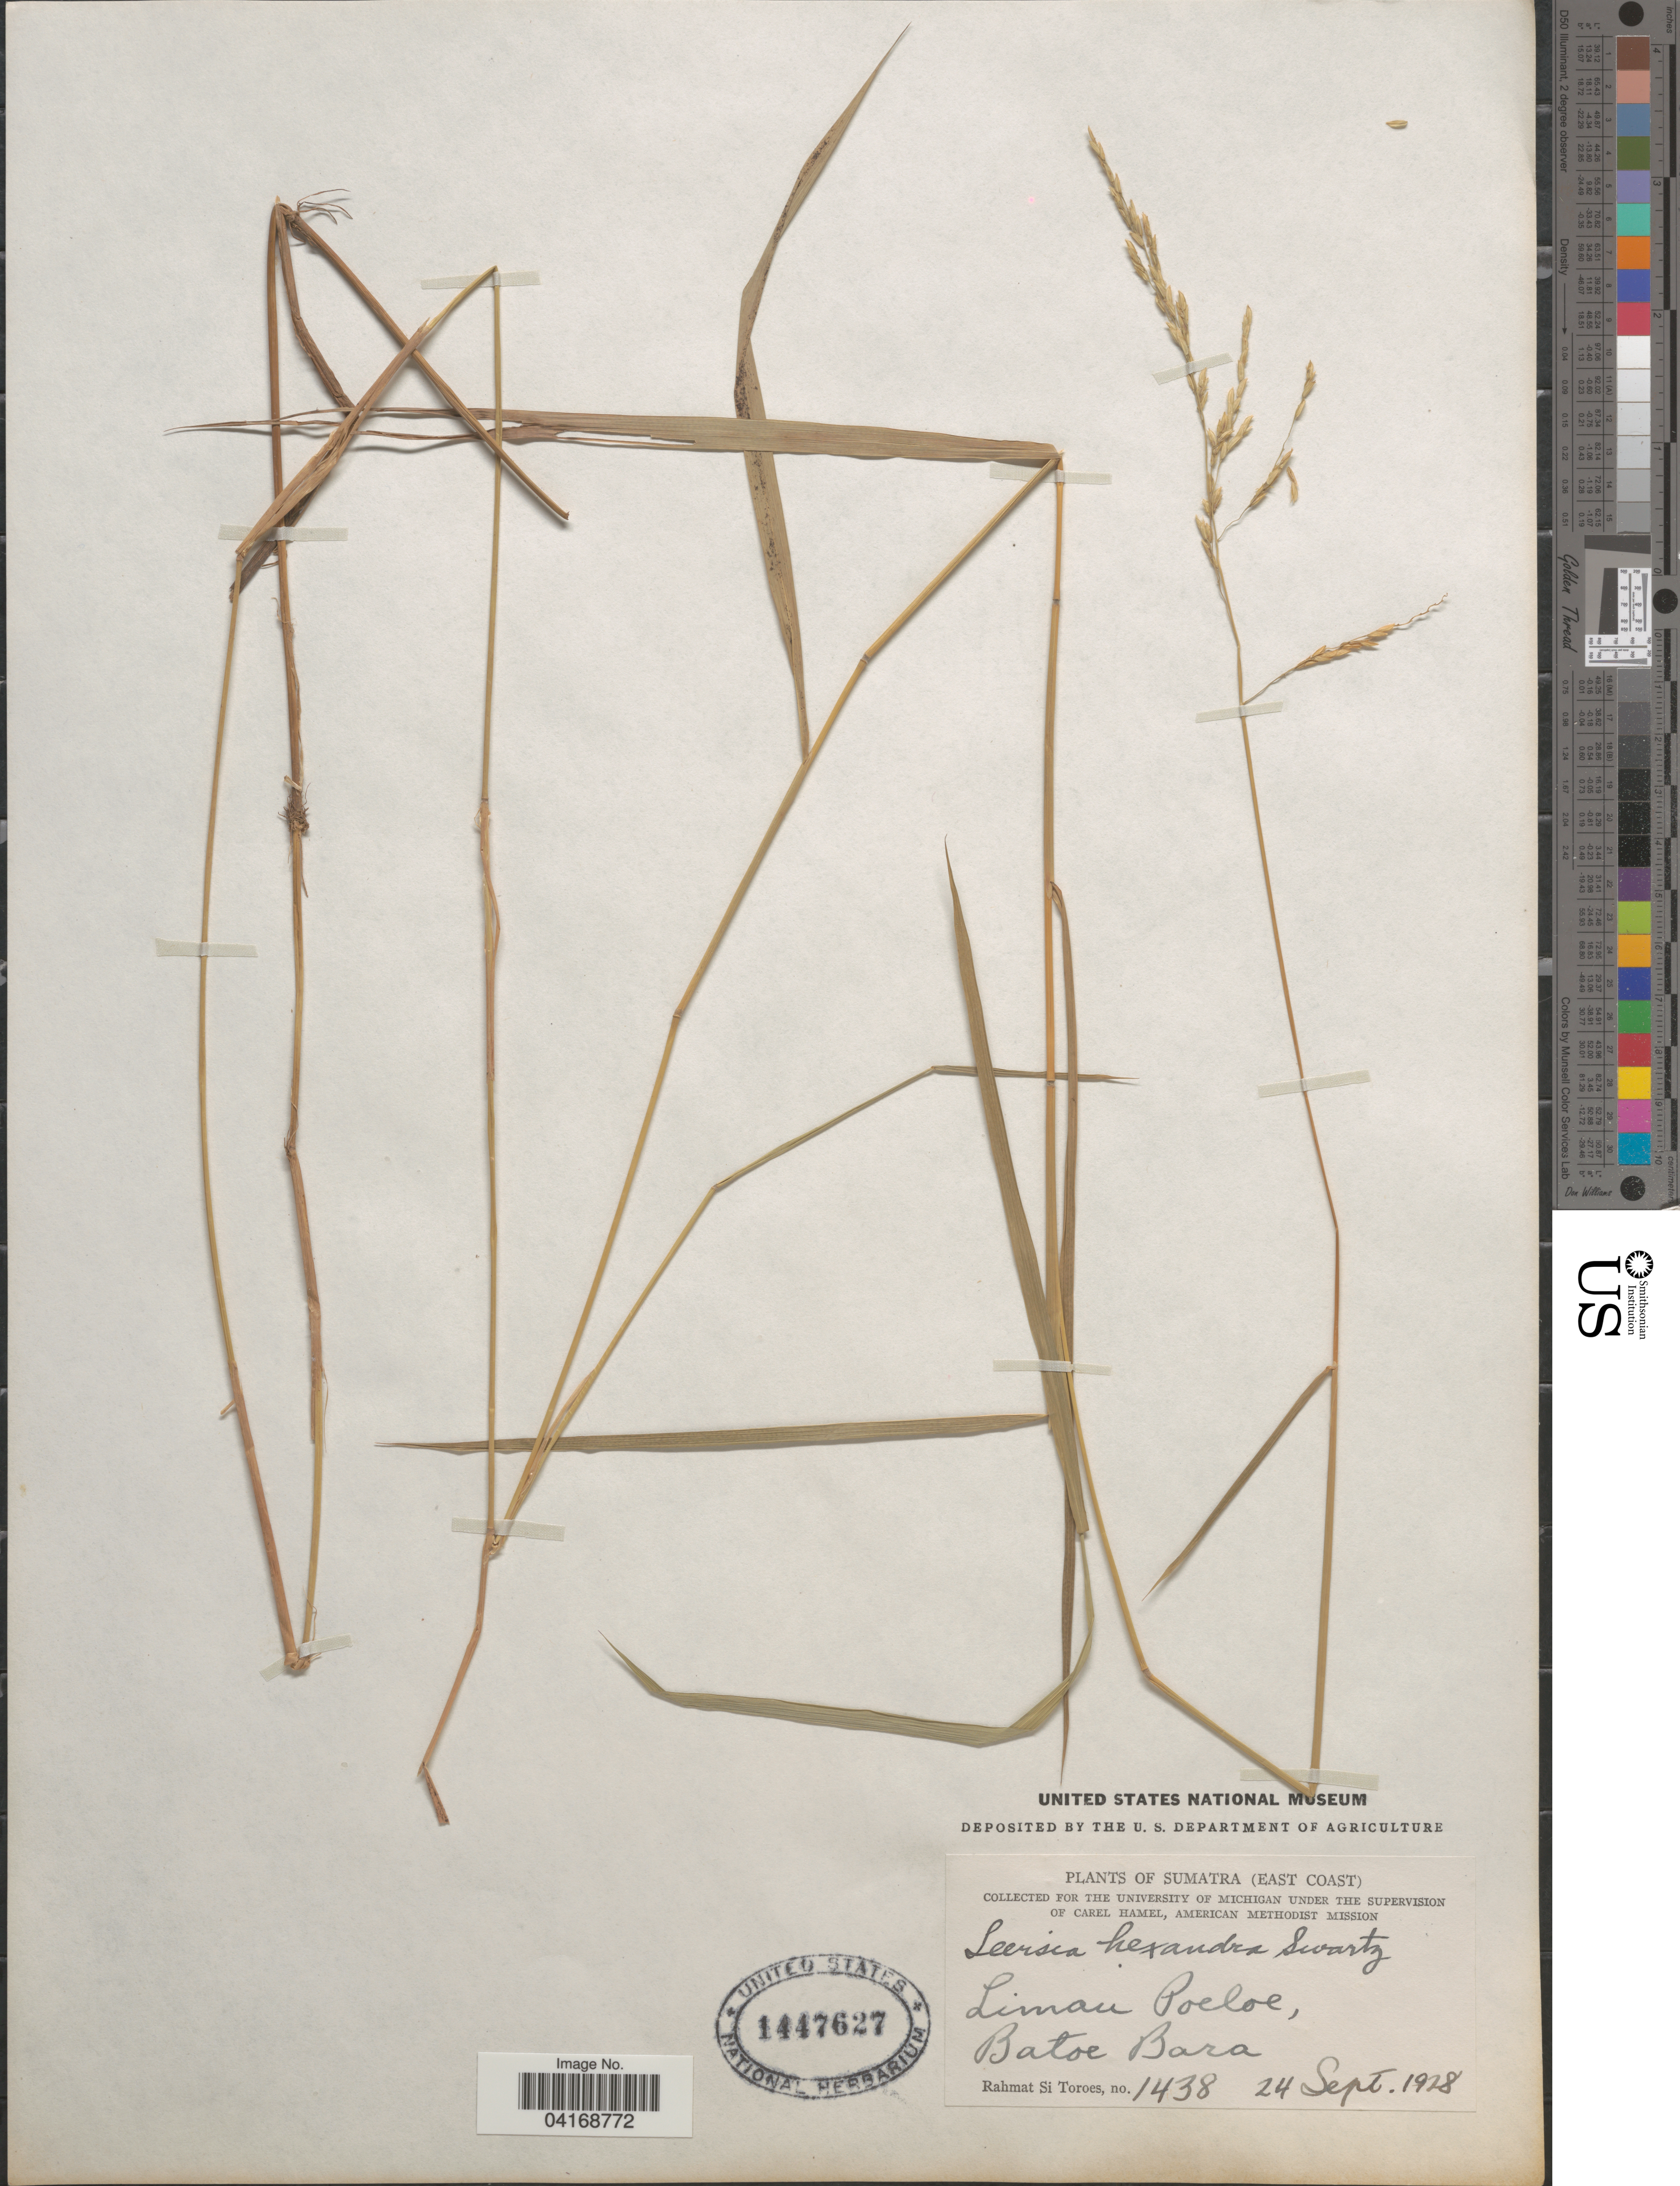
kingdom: Plantae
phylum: Tracheophyta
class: Liliopsida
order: Poales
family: Poaceae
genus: Leersia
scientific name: Leersia hexandra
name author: Sw.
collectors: Rahmat Si Boeea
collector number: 1438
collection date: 1928-09-24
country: Indonesia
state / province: Sumatra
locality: (East Coast). Limau Poeloe, Batoe Bara.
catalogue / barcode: US 1447627